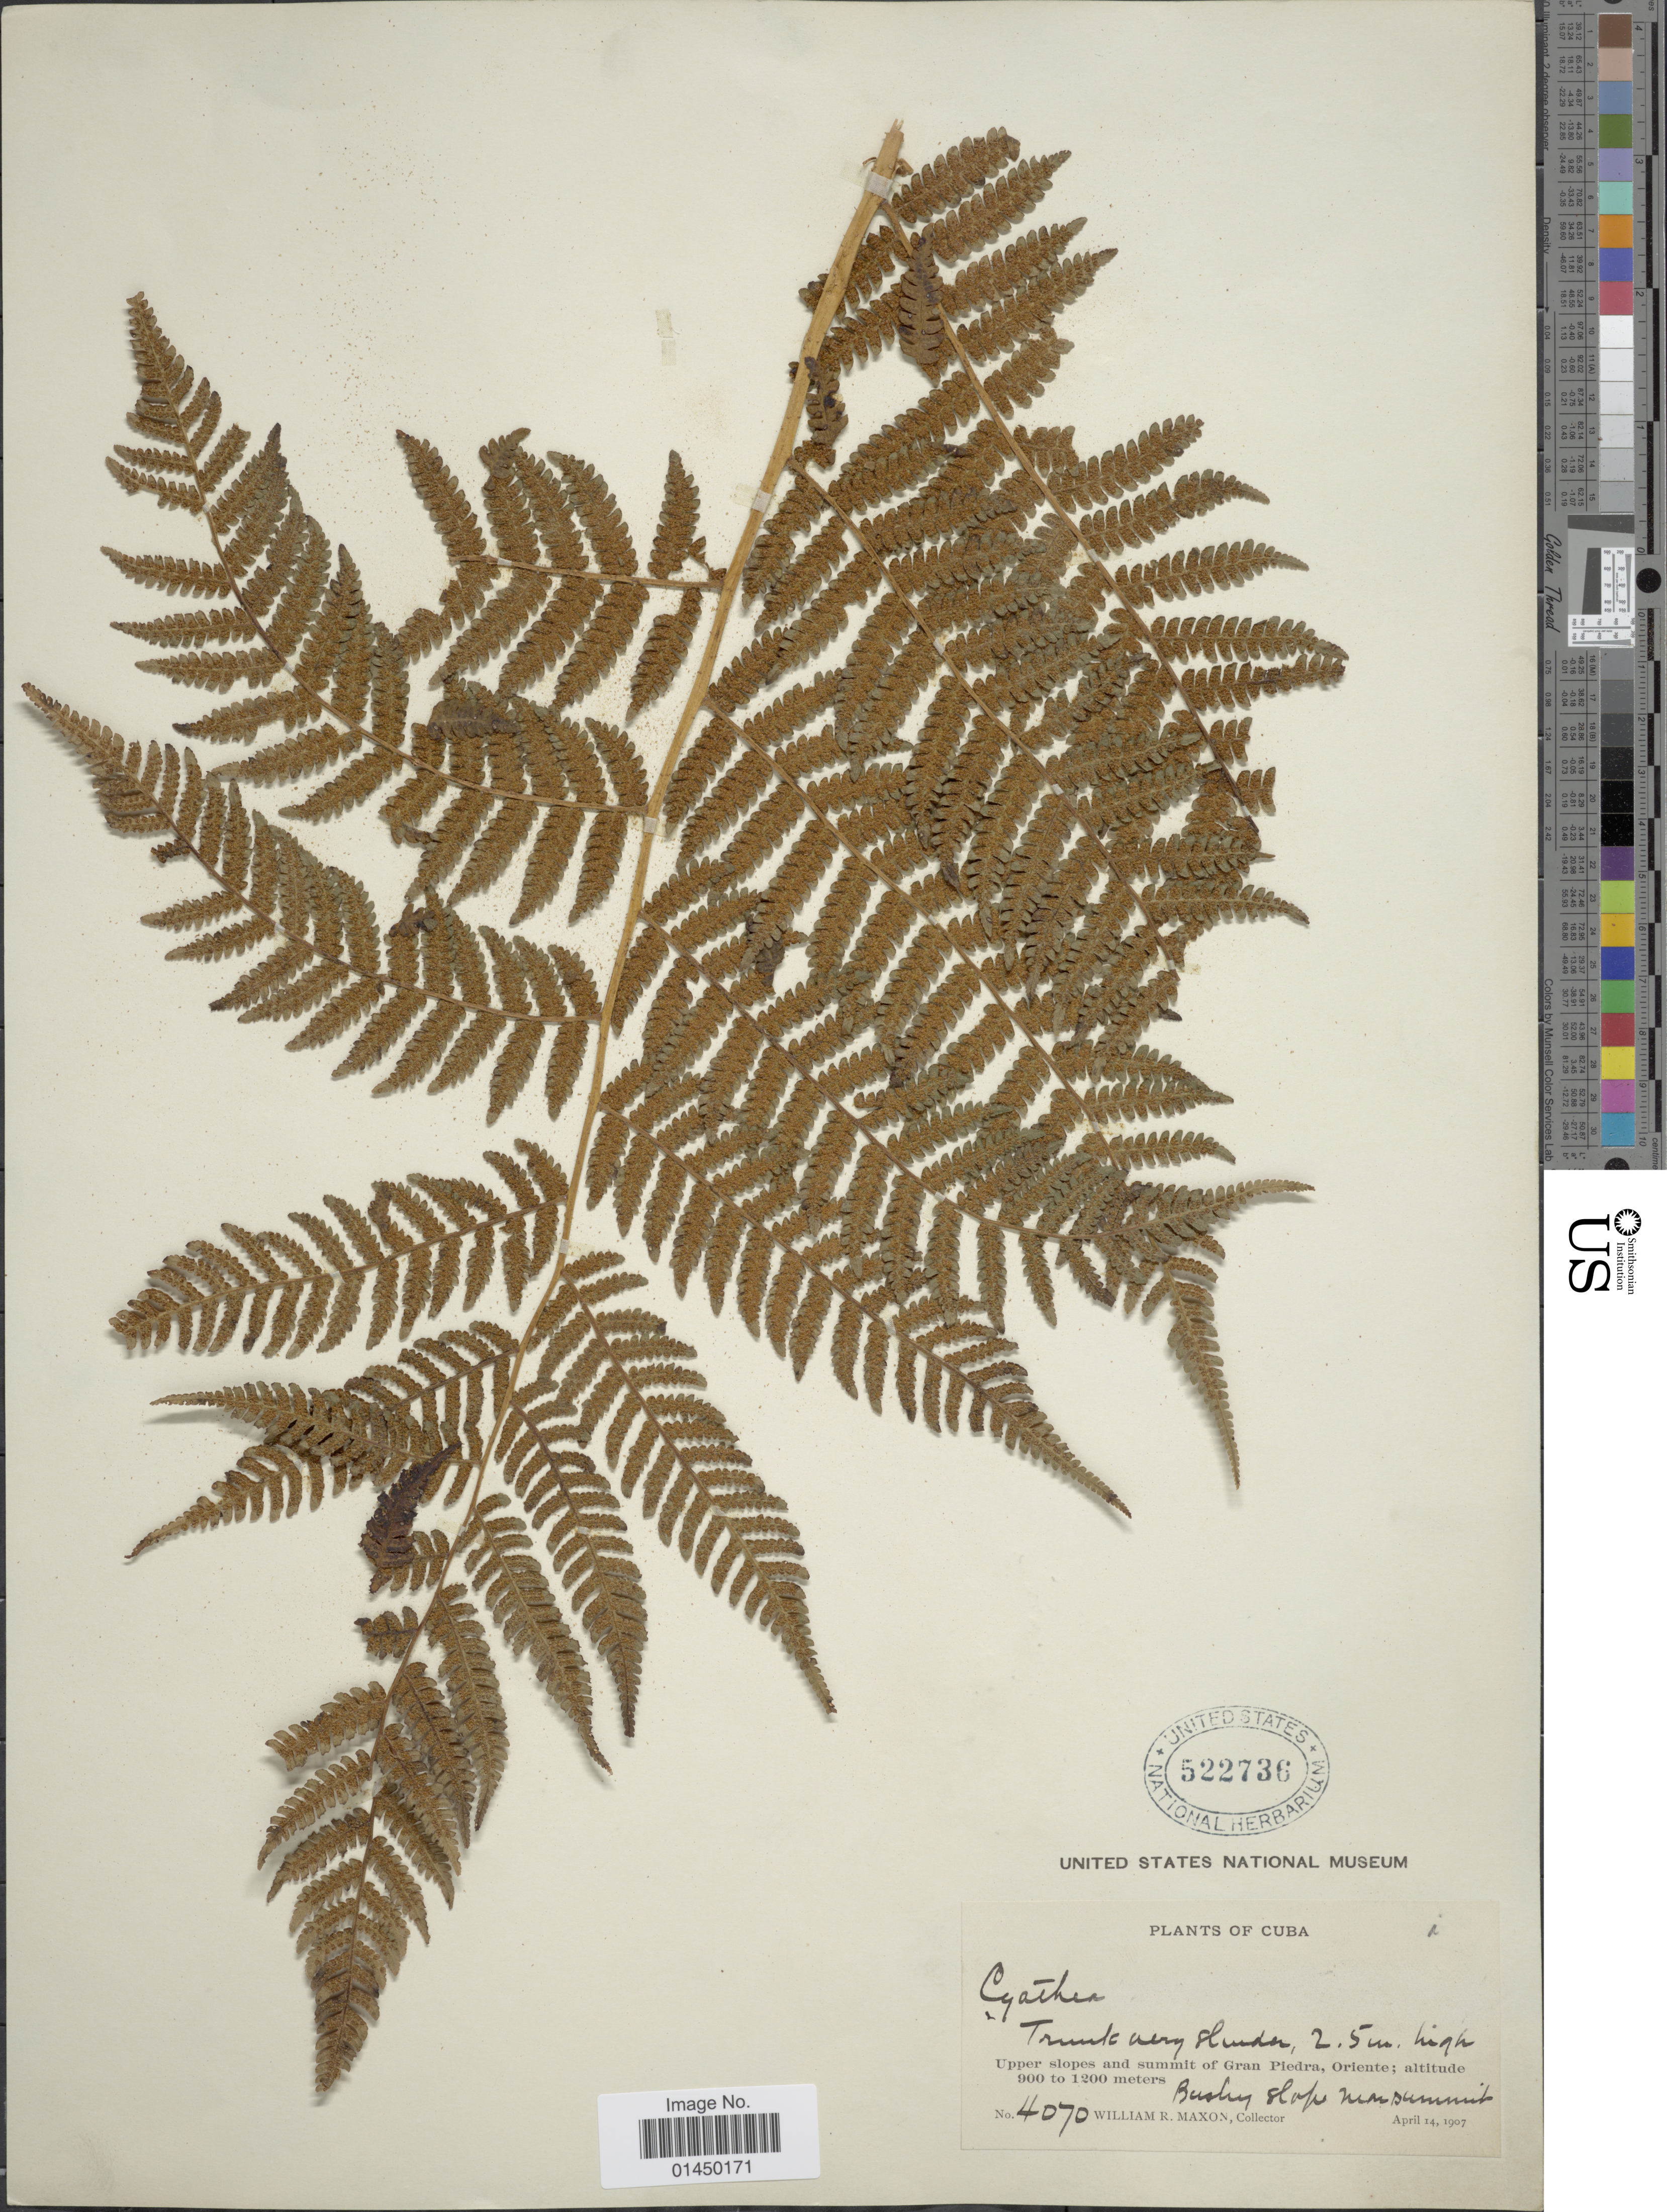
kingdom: Plantae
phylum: Tracheophyta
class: Polypodiopsida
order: Cyatheales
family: Cyatheaceae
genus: Cyathea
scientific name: Cyathea furfuracea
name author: Christ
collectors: W. R. Maxon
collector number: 4070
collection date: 1907-04-14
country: Cuba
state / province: Oriente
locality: Upper slopes and summit of Gran Piedra, Oriente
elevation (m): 900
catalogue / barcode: US 522736